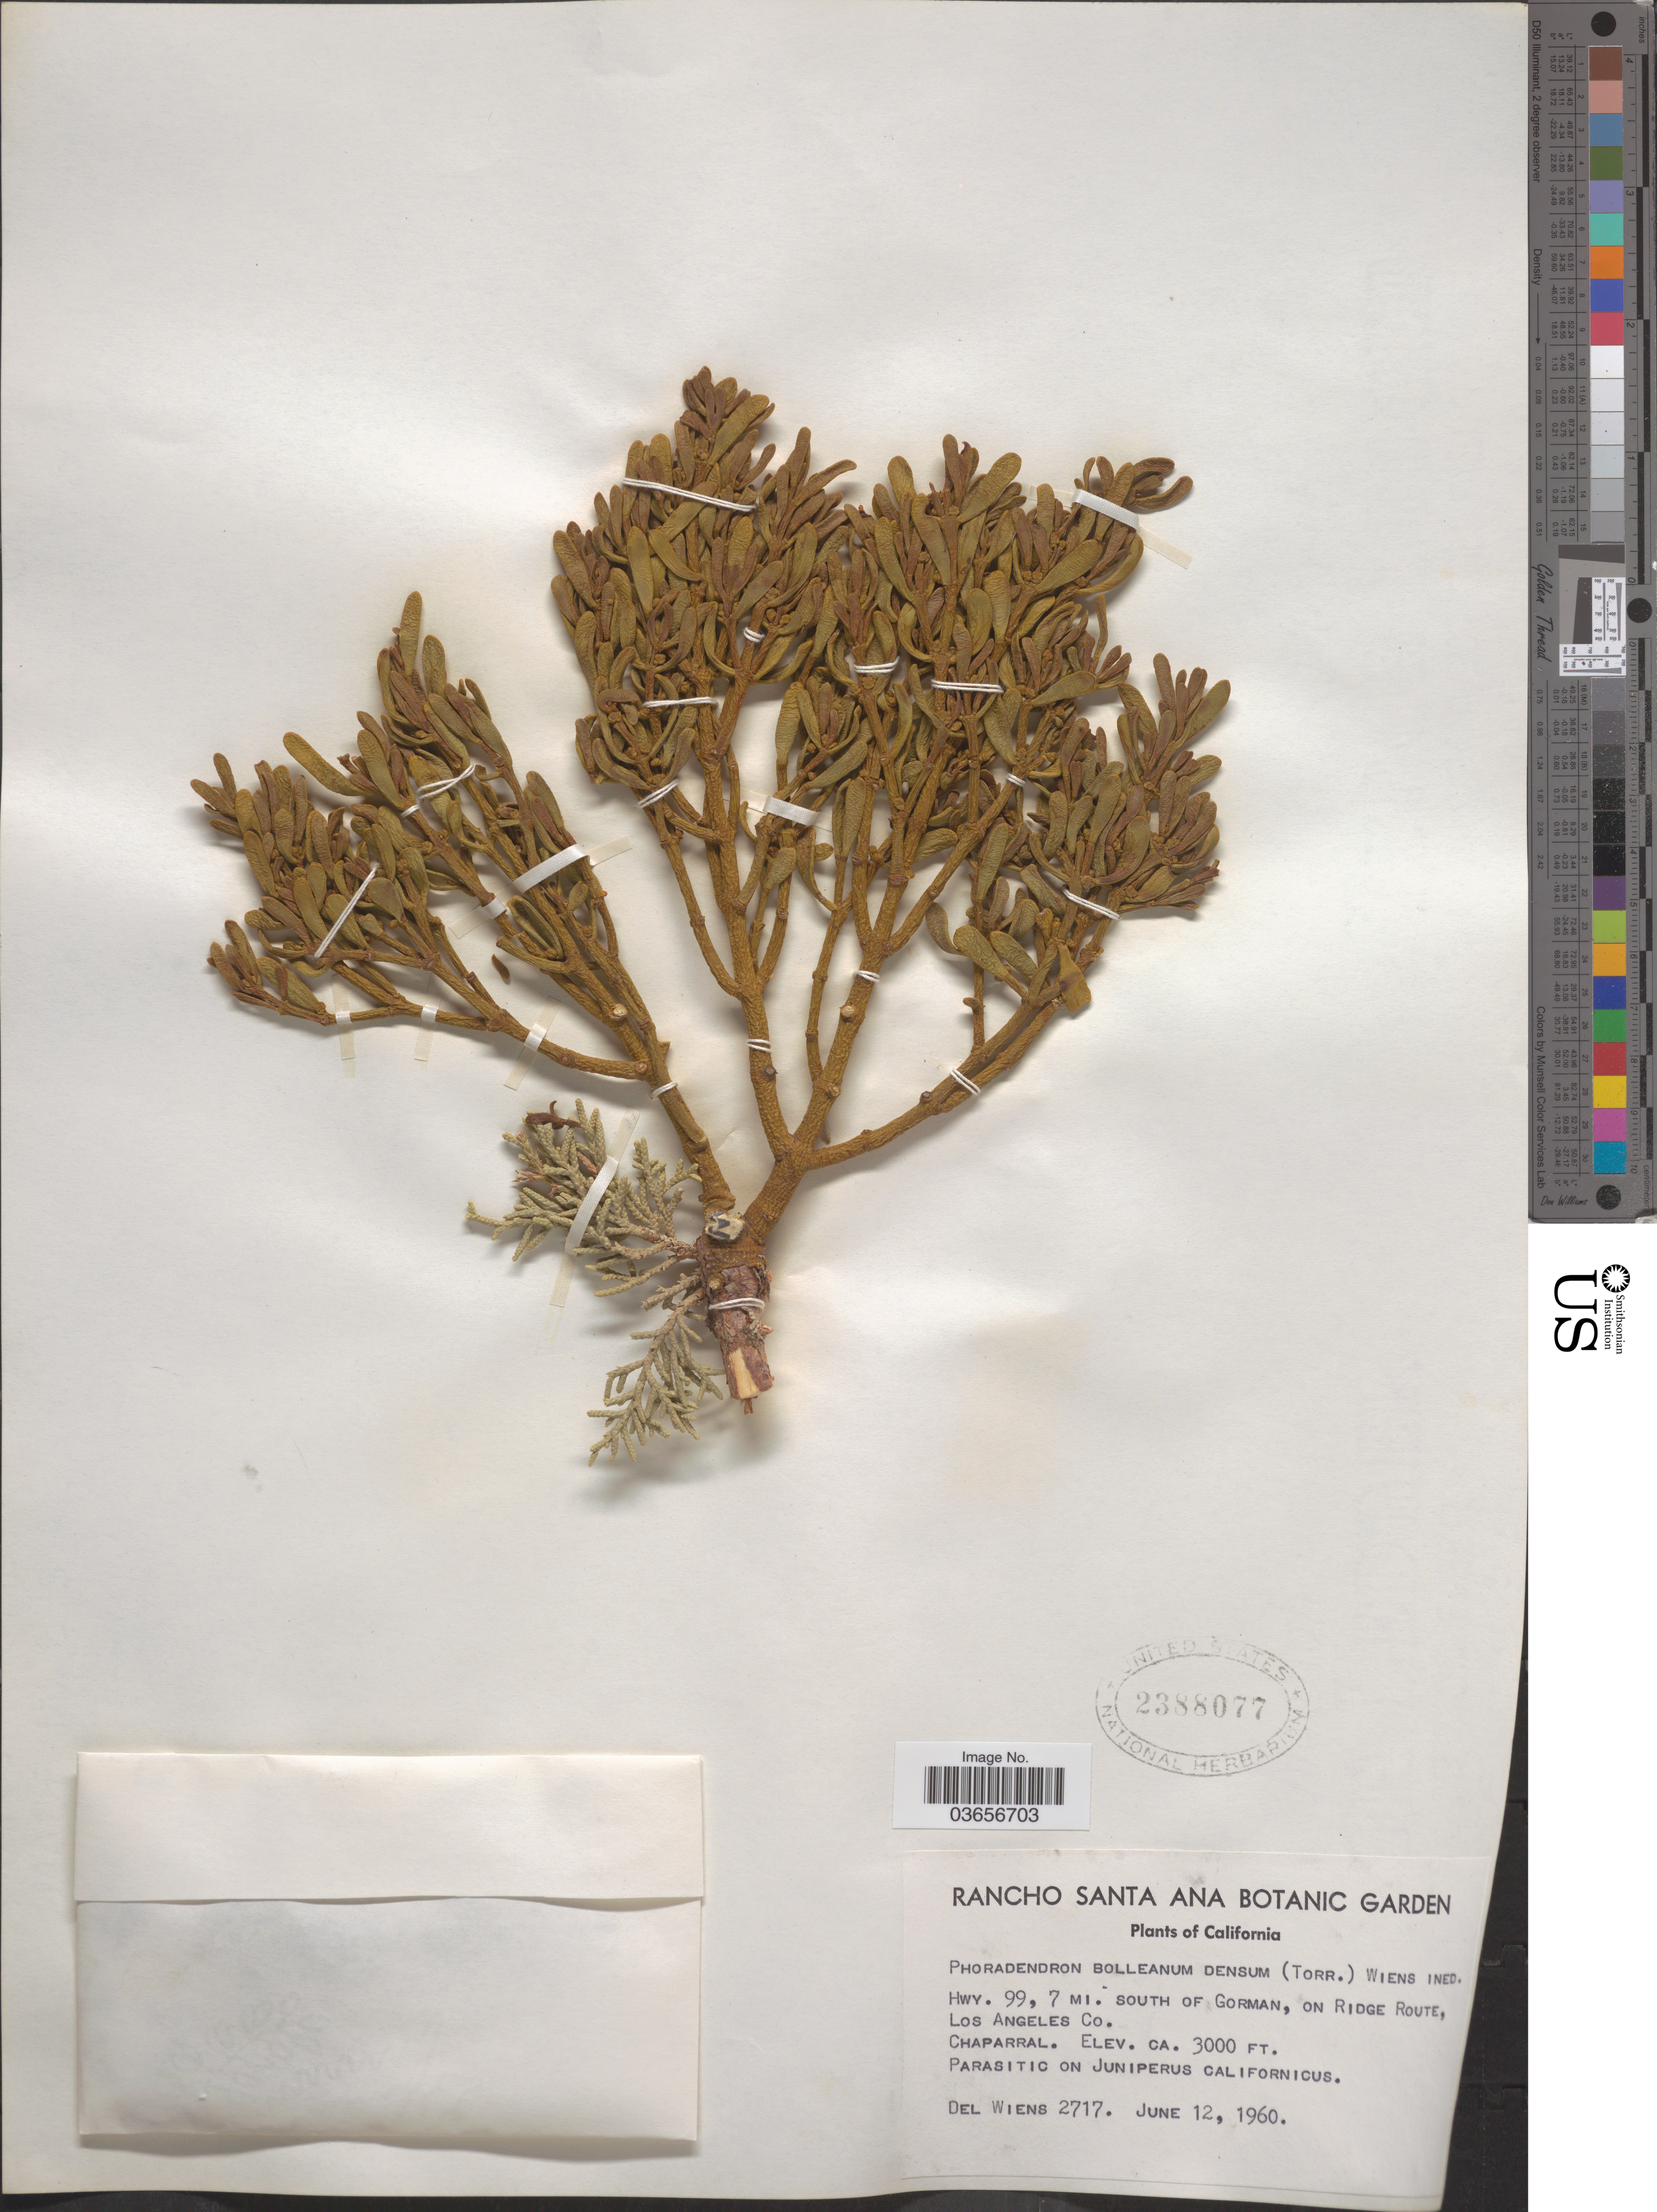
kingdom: Plantae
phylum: Tracheophyta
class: Magnoliopsida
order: Santalales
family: Viscaceae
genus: Phoradendron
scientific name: Phoradendron bolleanum var. densum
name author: (Torr. ex Trel.) Fosberg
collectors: D. Wiens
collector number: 2717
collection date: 1960-06-12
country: United States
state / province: California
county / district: Los Angeles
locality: Hwy. 99, 7 mi. south of Gorman, on Ridge Route, Los Angeles Co. Chaparral.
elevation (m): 914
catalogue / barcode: US 2388077